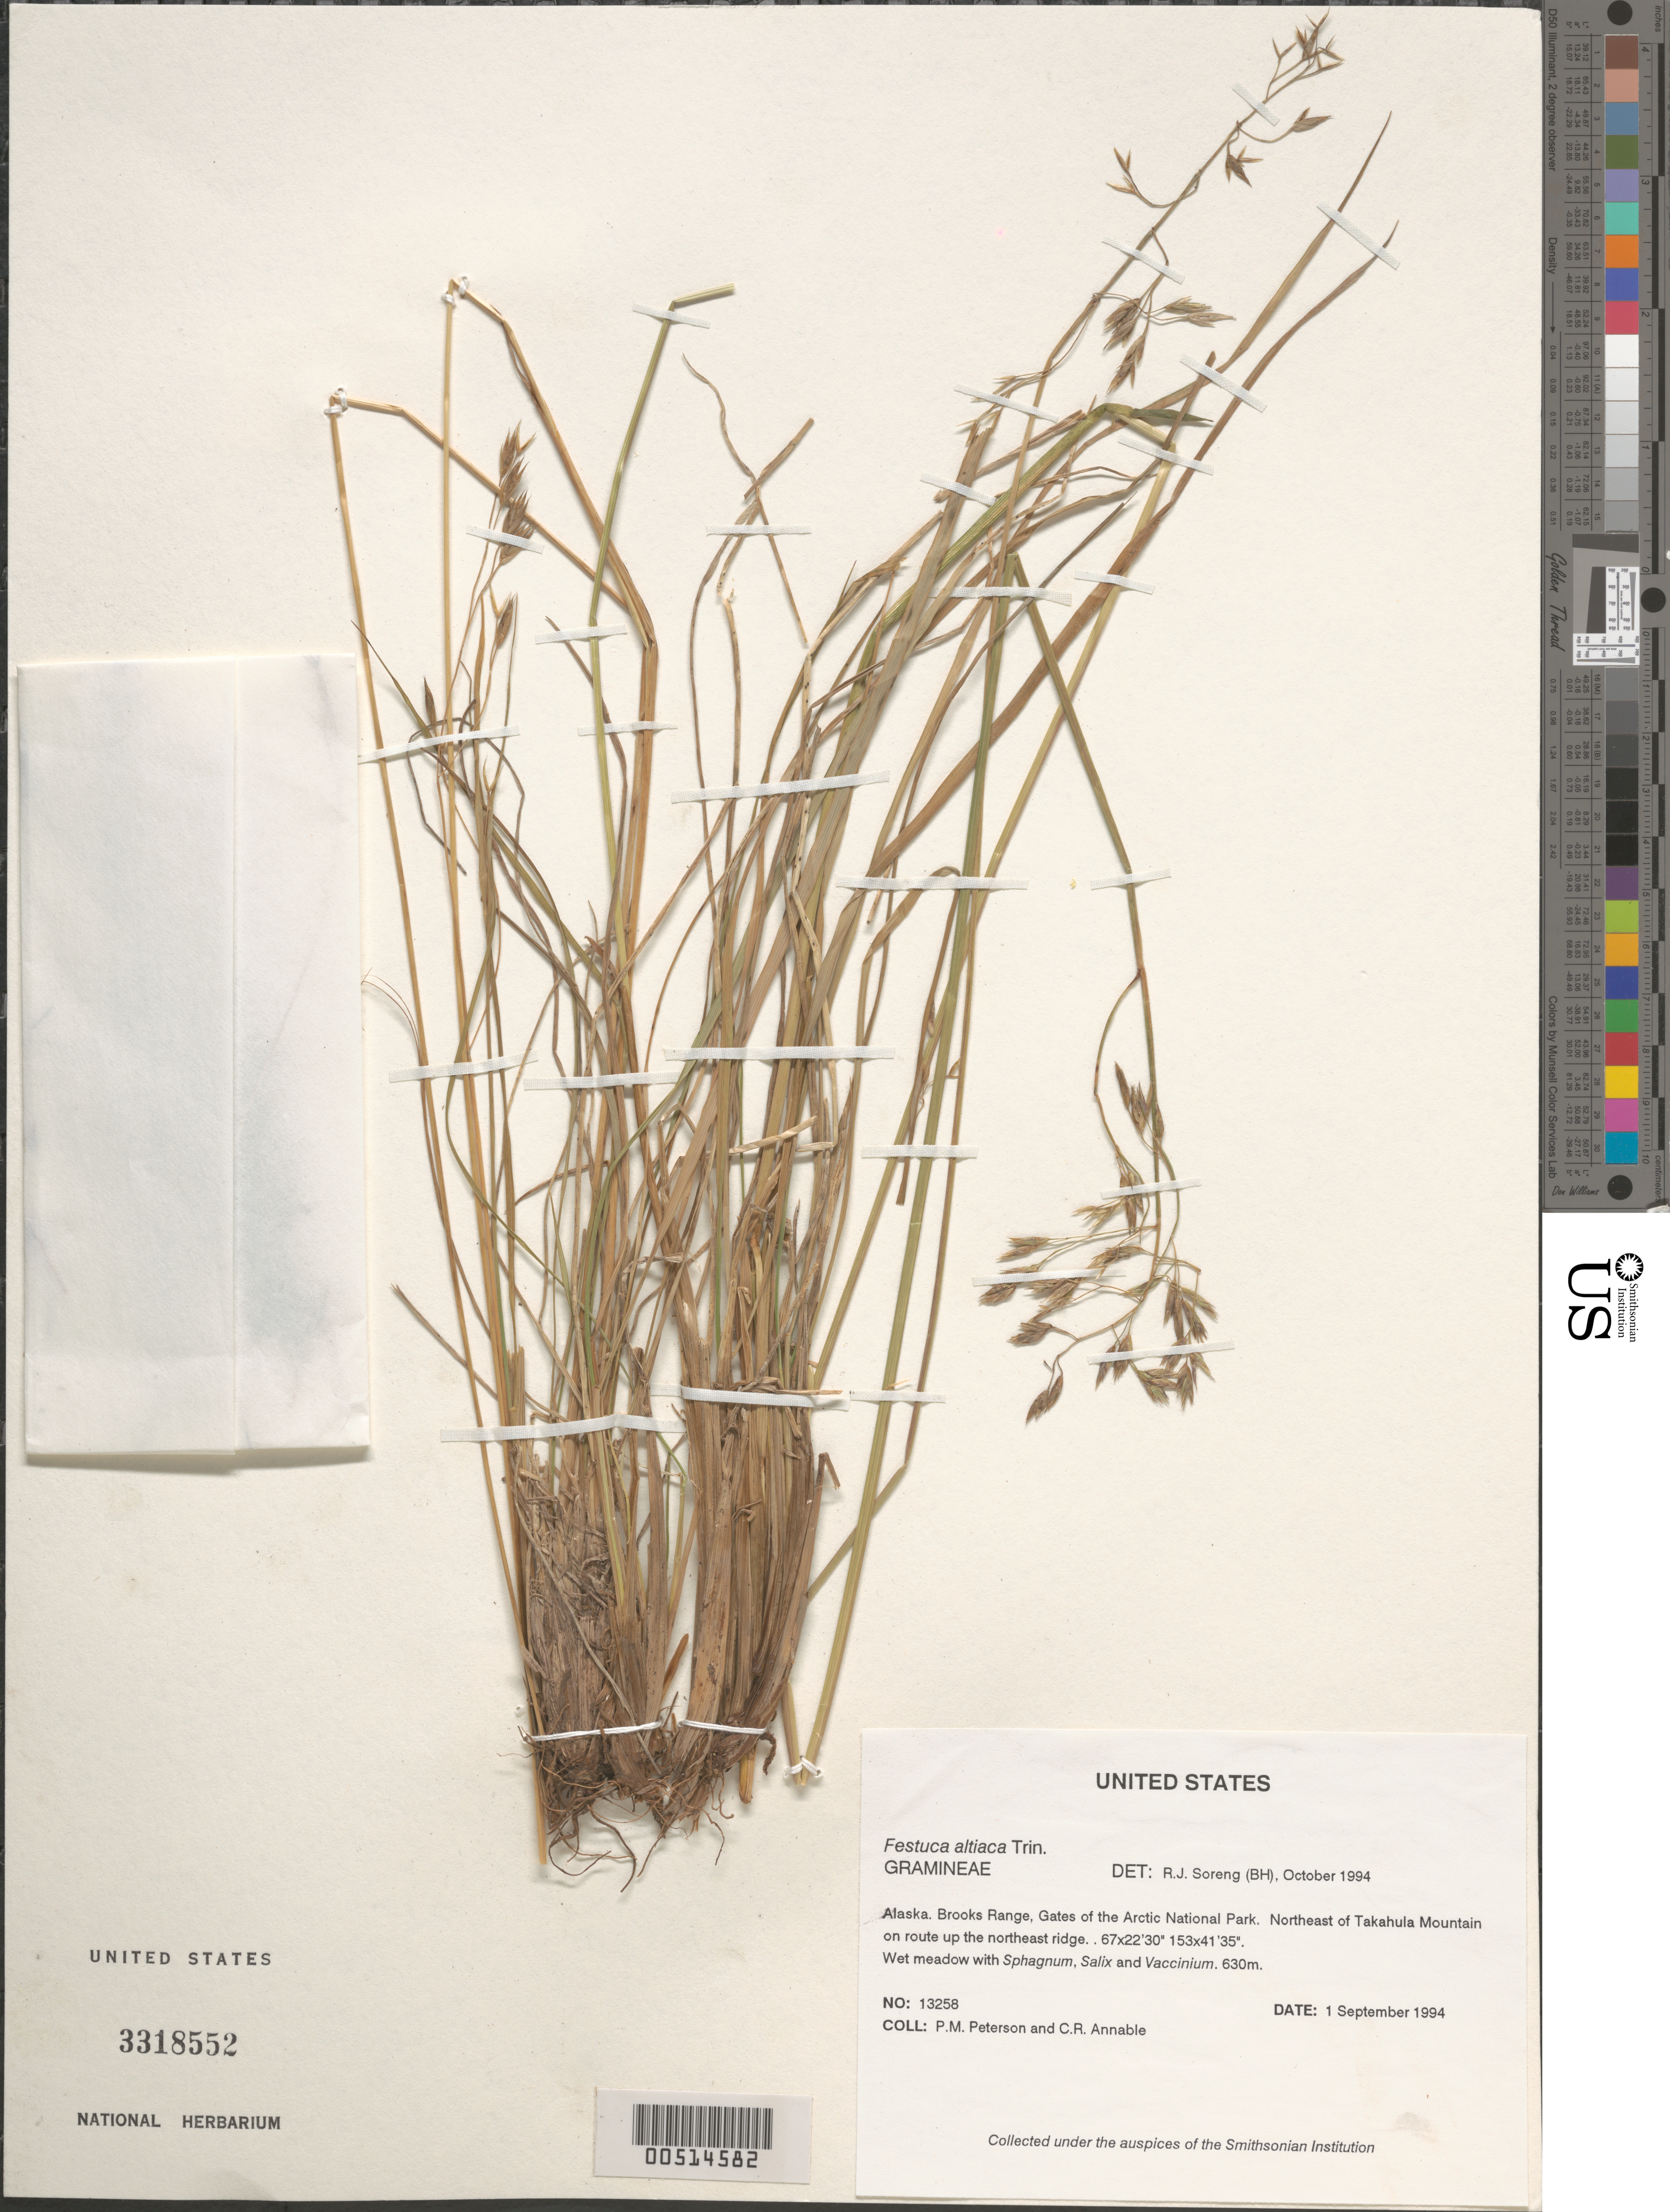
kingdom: Plantae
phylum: Tracheophyta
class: Liliopsida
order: Poales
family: Poaceae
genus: Festuca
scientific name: Festuca altaica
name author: Trin.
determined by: Soreng, Robert J., Research Associate (BOT), Smithsonian Institution - National Museum of Natural History (UNITED STATES)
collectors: P. M. Peterson & C. R. Annable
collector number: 13258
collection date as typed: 01 Sep 1994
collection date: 1994-09-01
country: United States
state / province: Alaska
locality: Brooks Range, Gates of the Arctic National Park. Northeast of Takahula Mountain on route up the northeast ridge.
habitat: Wet meadow with {Sphagnum}, {Salix} and {Vaccinium}.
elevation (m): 630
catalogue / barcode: US 3318552